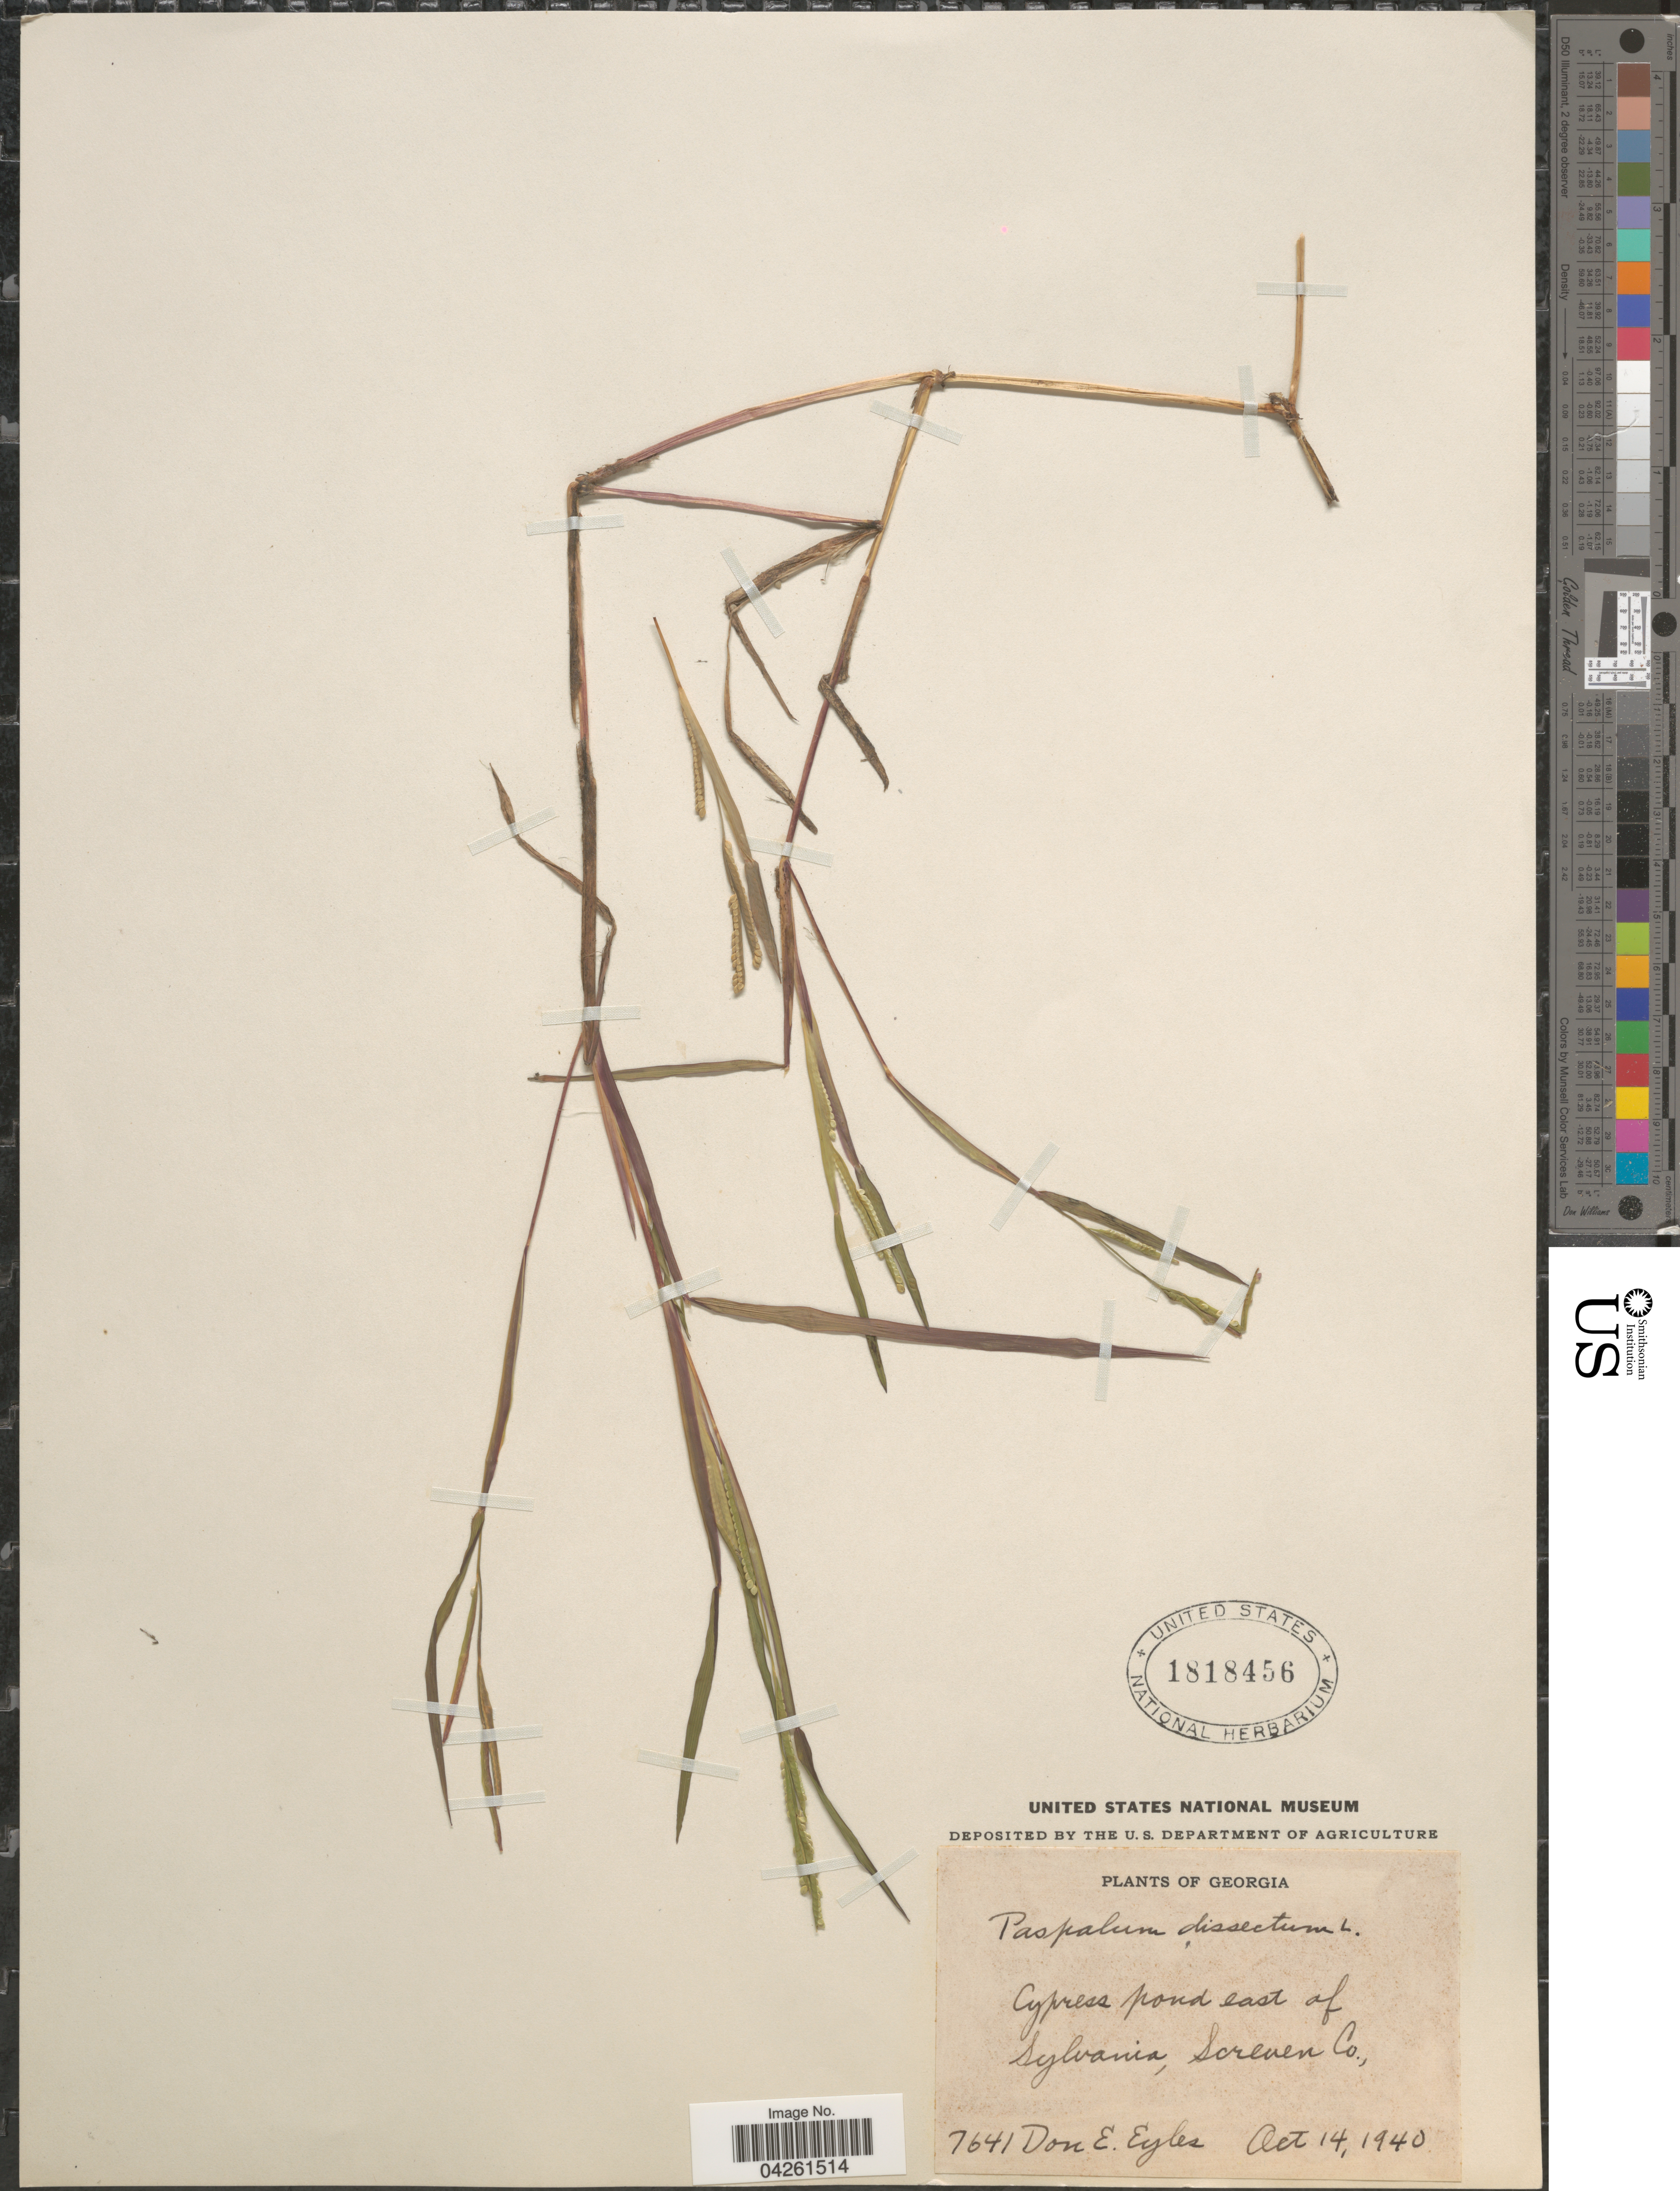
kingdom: Plantae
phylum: Tracheophyta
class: Liliopsida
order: Poales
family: Poaceae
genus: Paspalum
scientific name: Paspalum dissectum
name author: (L.) L.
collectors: D. Eyles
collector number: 7641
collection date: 1940-10-14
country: United States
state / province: Georgia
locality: Cypress pond east of Sylvania, Screven Co.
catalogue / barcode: US 1818456